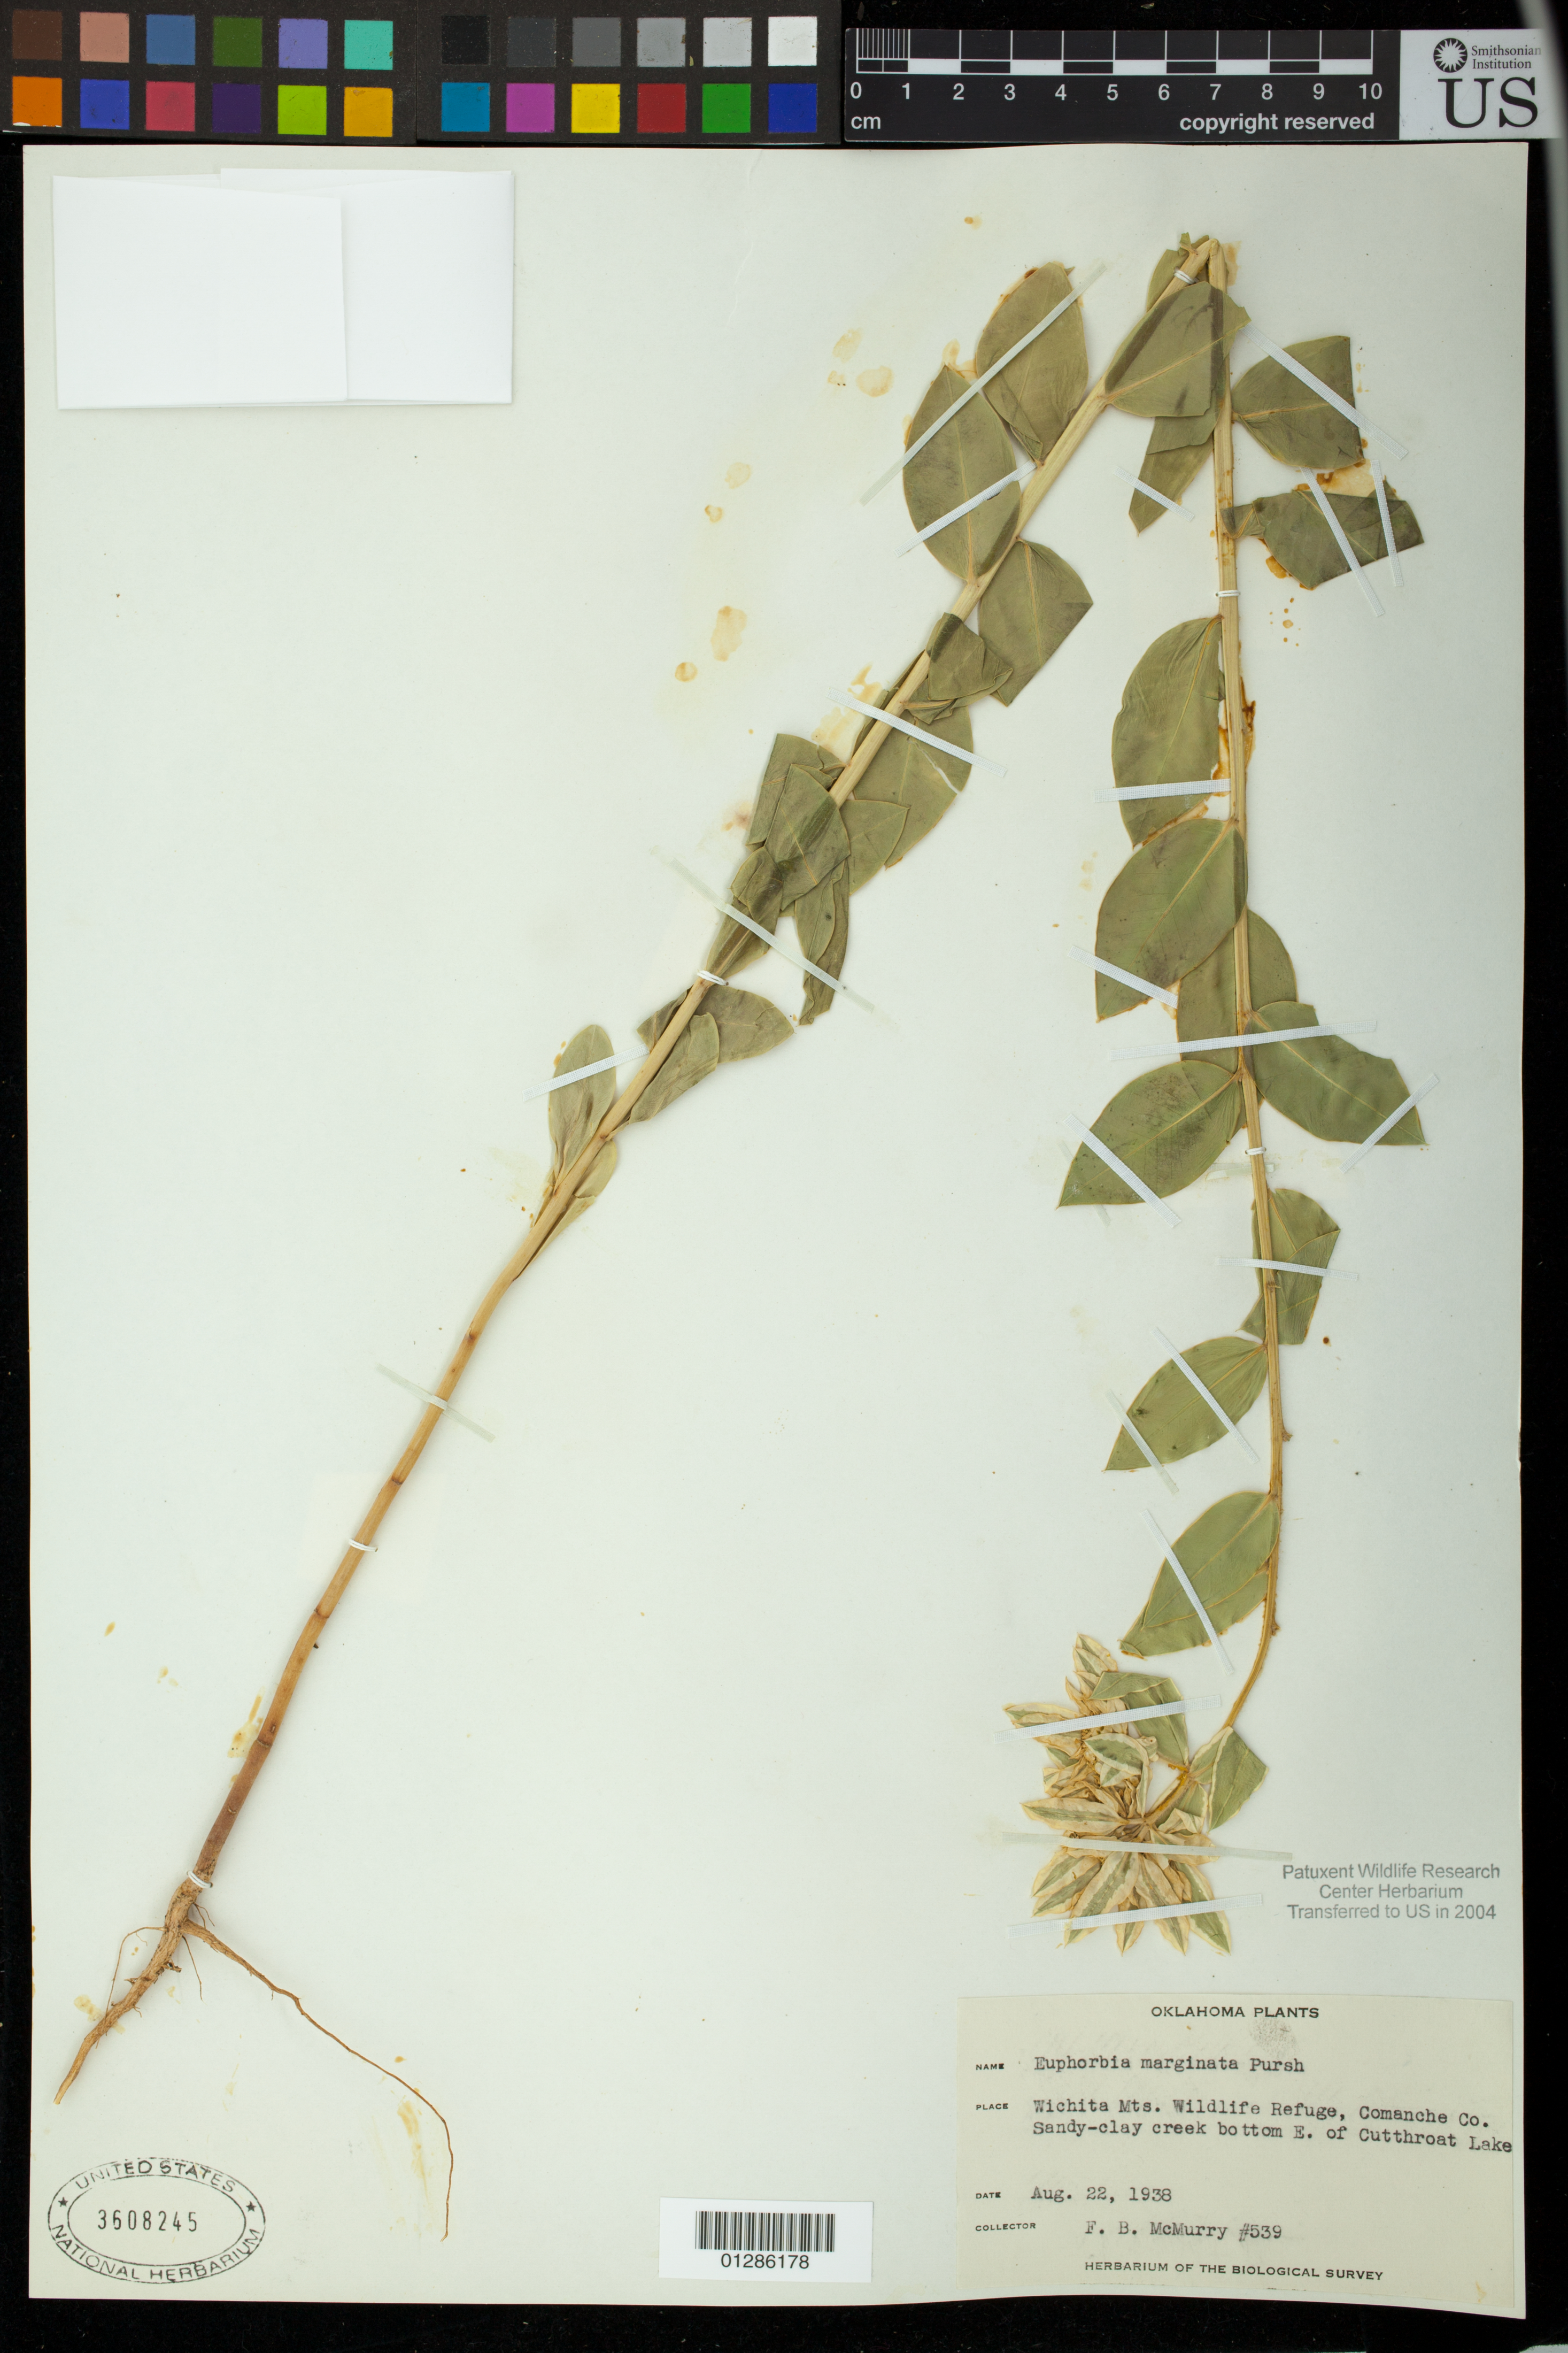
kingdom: Plantae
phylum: Tracheophyta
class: Magnoliopsida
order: Malpighiales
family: Euphorbiaceae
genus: Euphorbia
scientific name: Euphorbia marginata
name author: Pursh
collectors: F. B. McMurry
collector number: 539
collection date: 1938-08-22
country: United States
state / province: Oklahoma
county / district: Comanche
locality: Wichita Mts. Wildlife Refuge, Creek bottom E. of Cutthroat Lake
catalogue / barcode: US 3608245